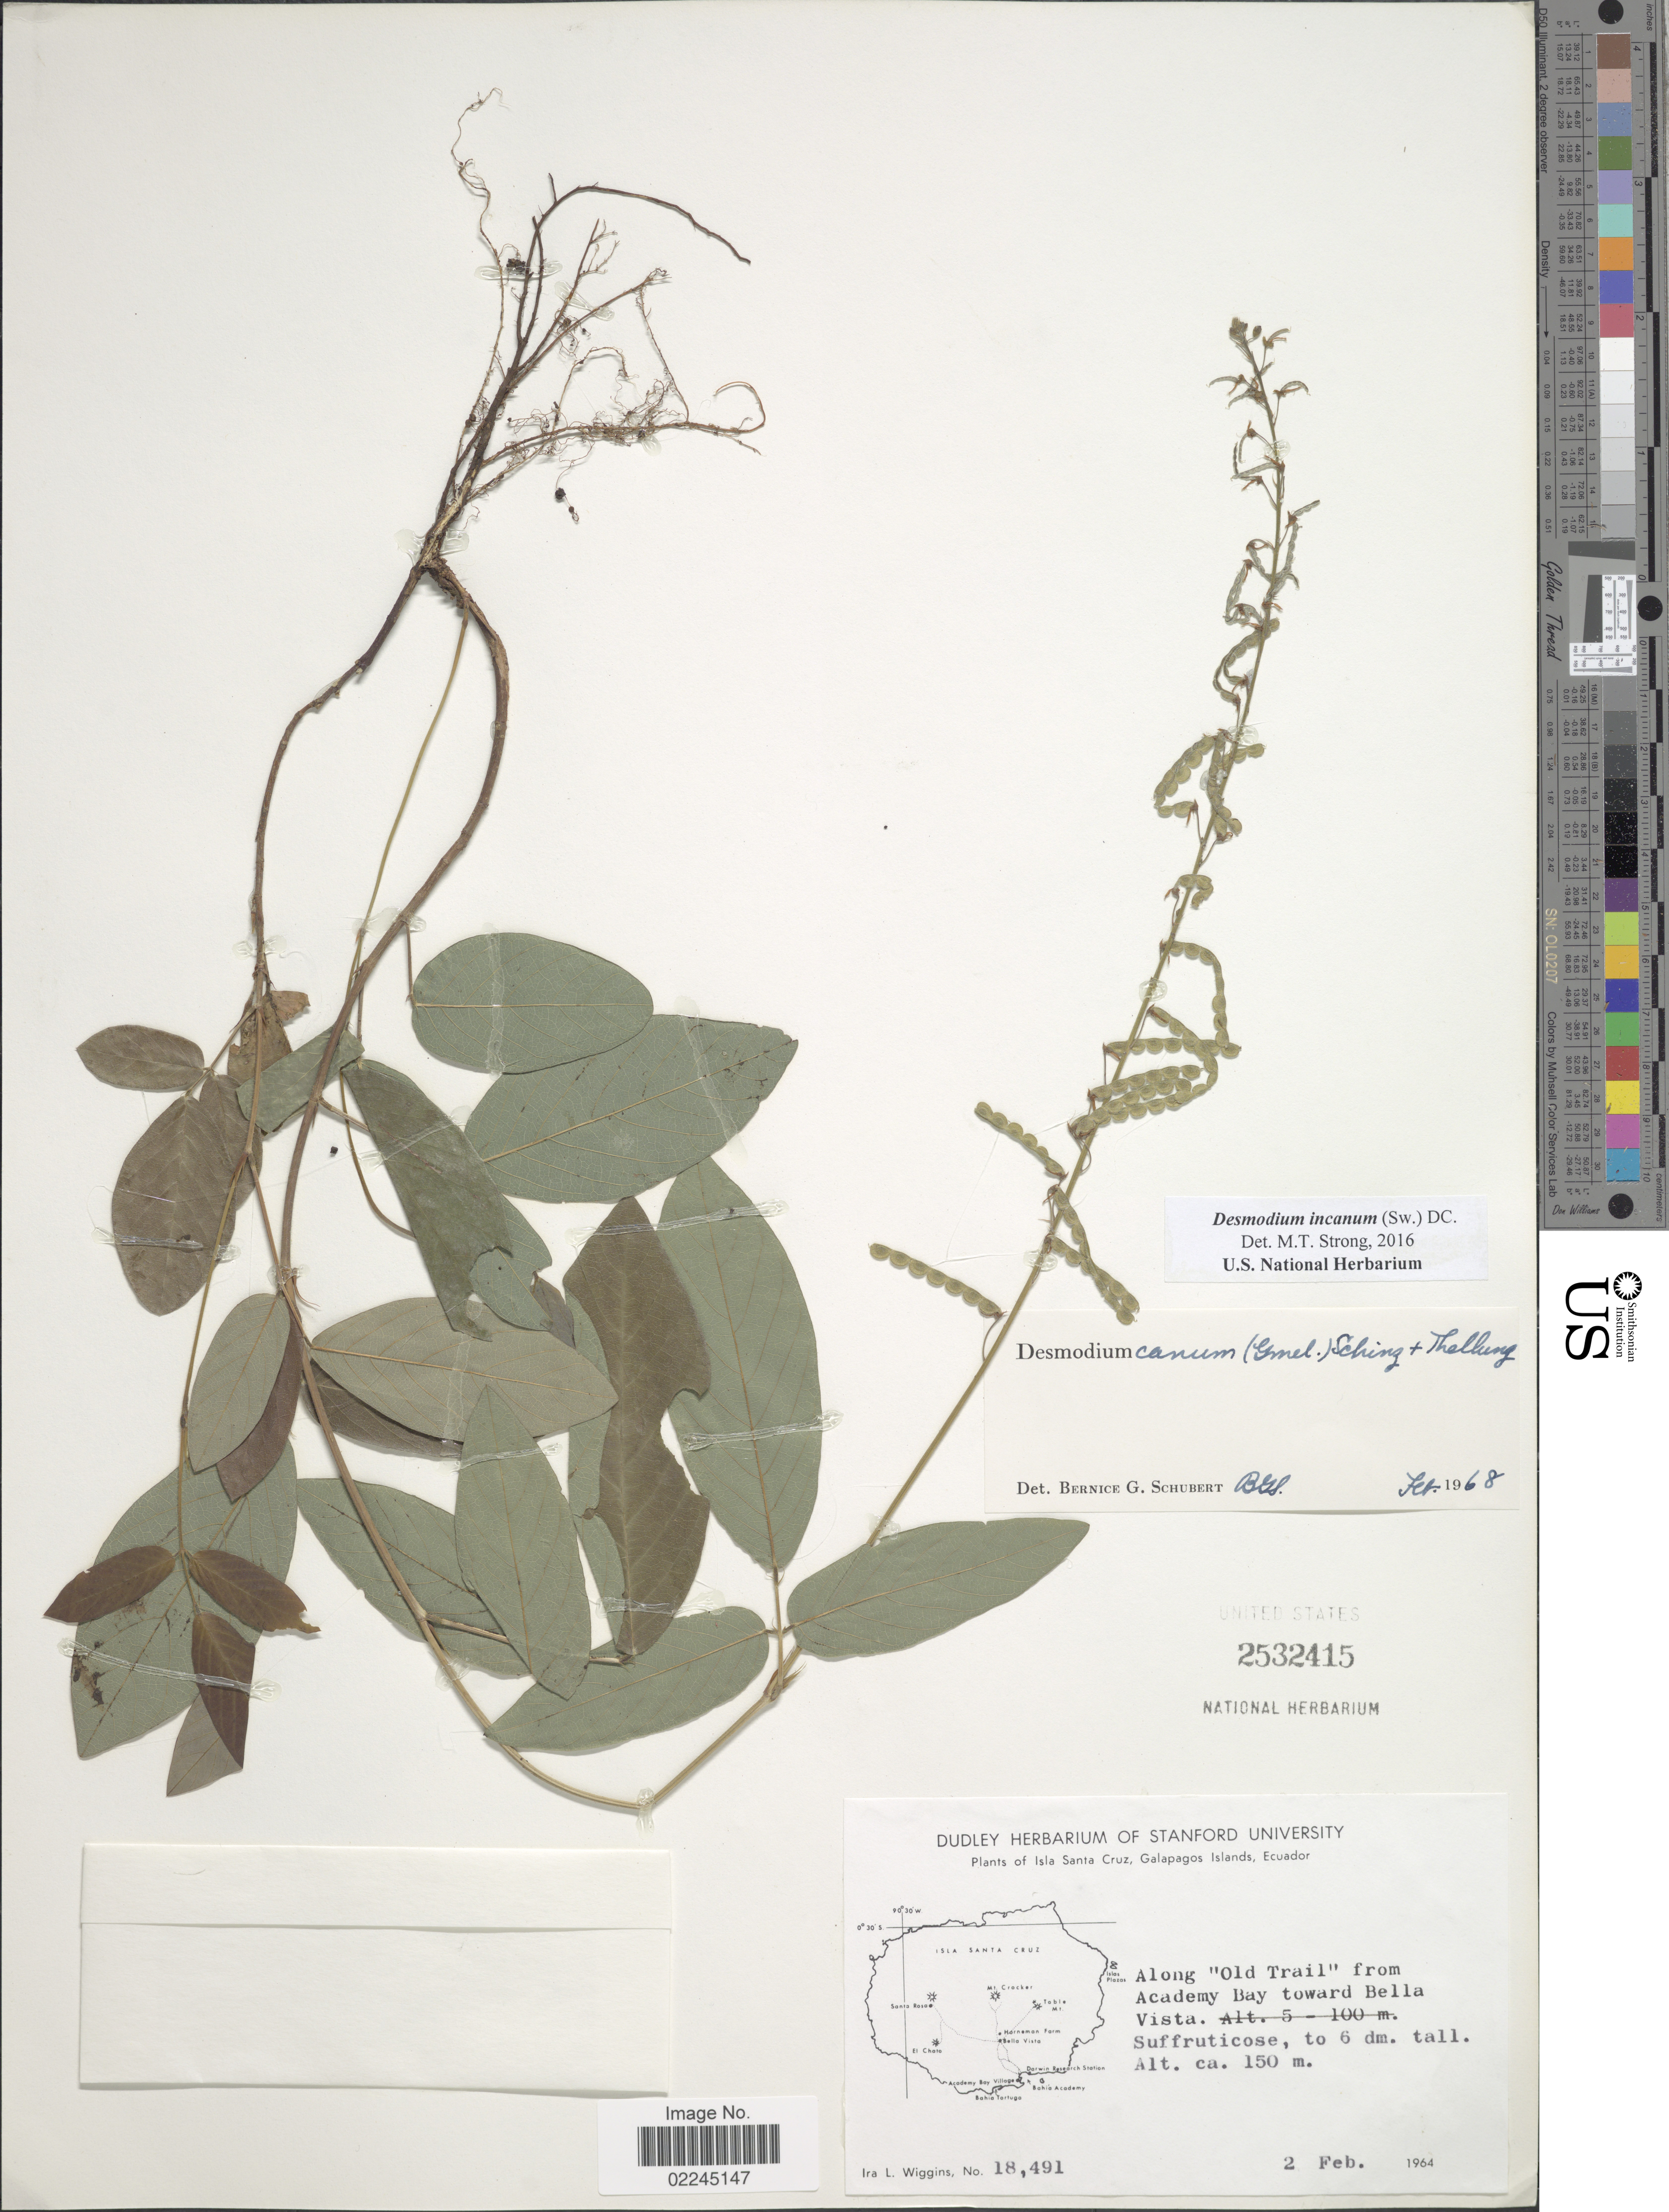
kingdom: Plantae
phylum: Tracheophyta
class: Magnoliopsida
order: Fabales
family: Fabaceae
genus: Desmodium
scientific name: Desmodium incanum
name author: (Sw.) DC.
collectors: I. L. Wiggins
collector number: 18491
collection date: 1964-02-02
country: Ecuador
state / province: Colón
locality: Isla Santa Cruz, Galapagos Islands, Ecuador. Along "Old Trail" from Academy Bay toward Bella Vista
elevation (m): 150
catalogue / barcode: US 2532415